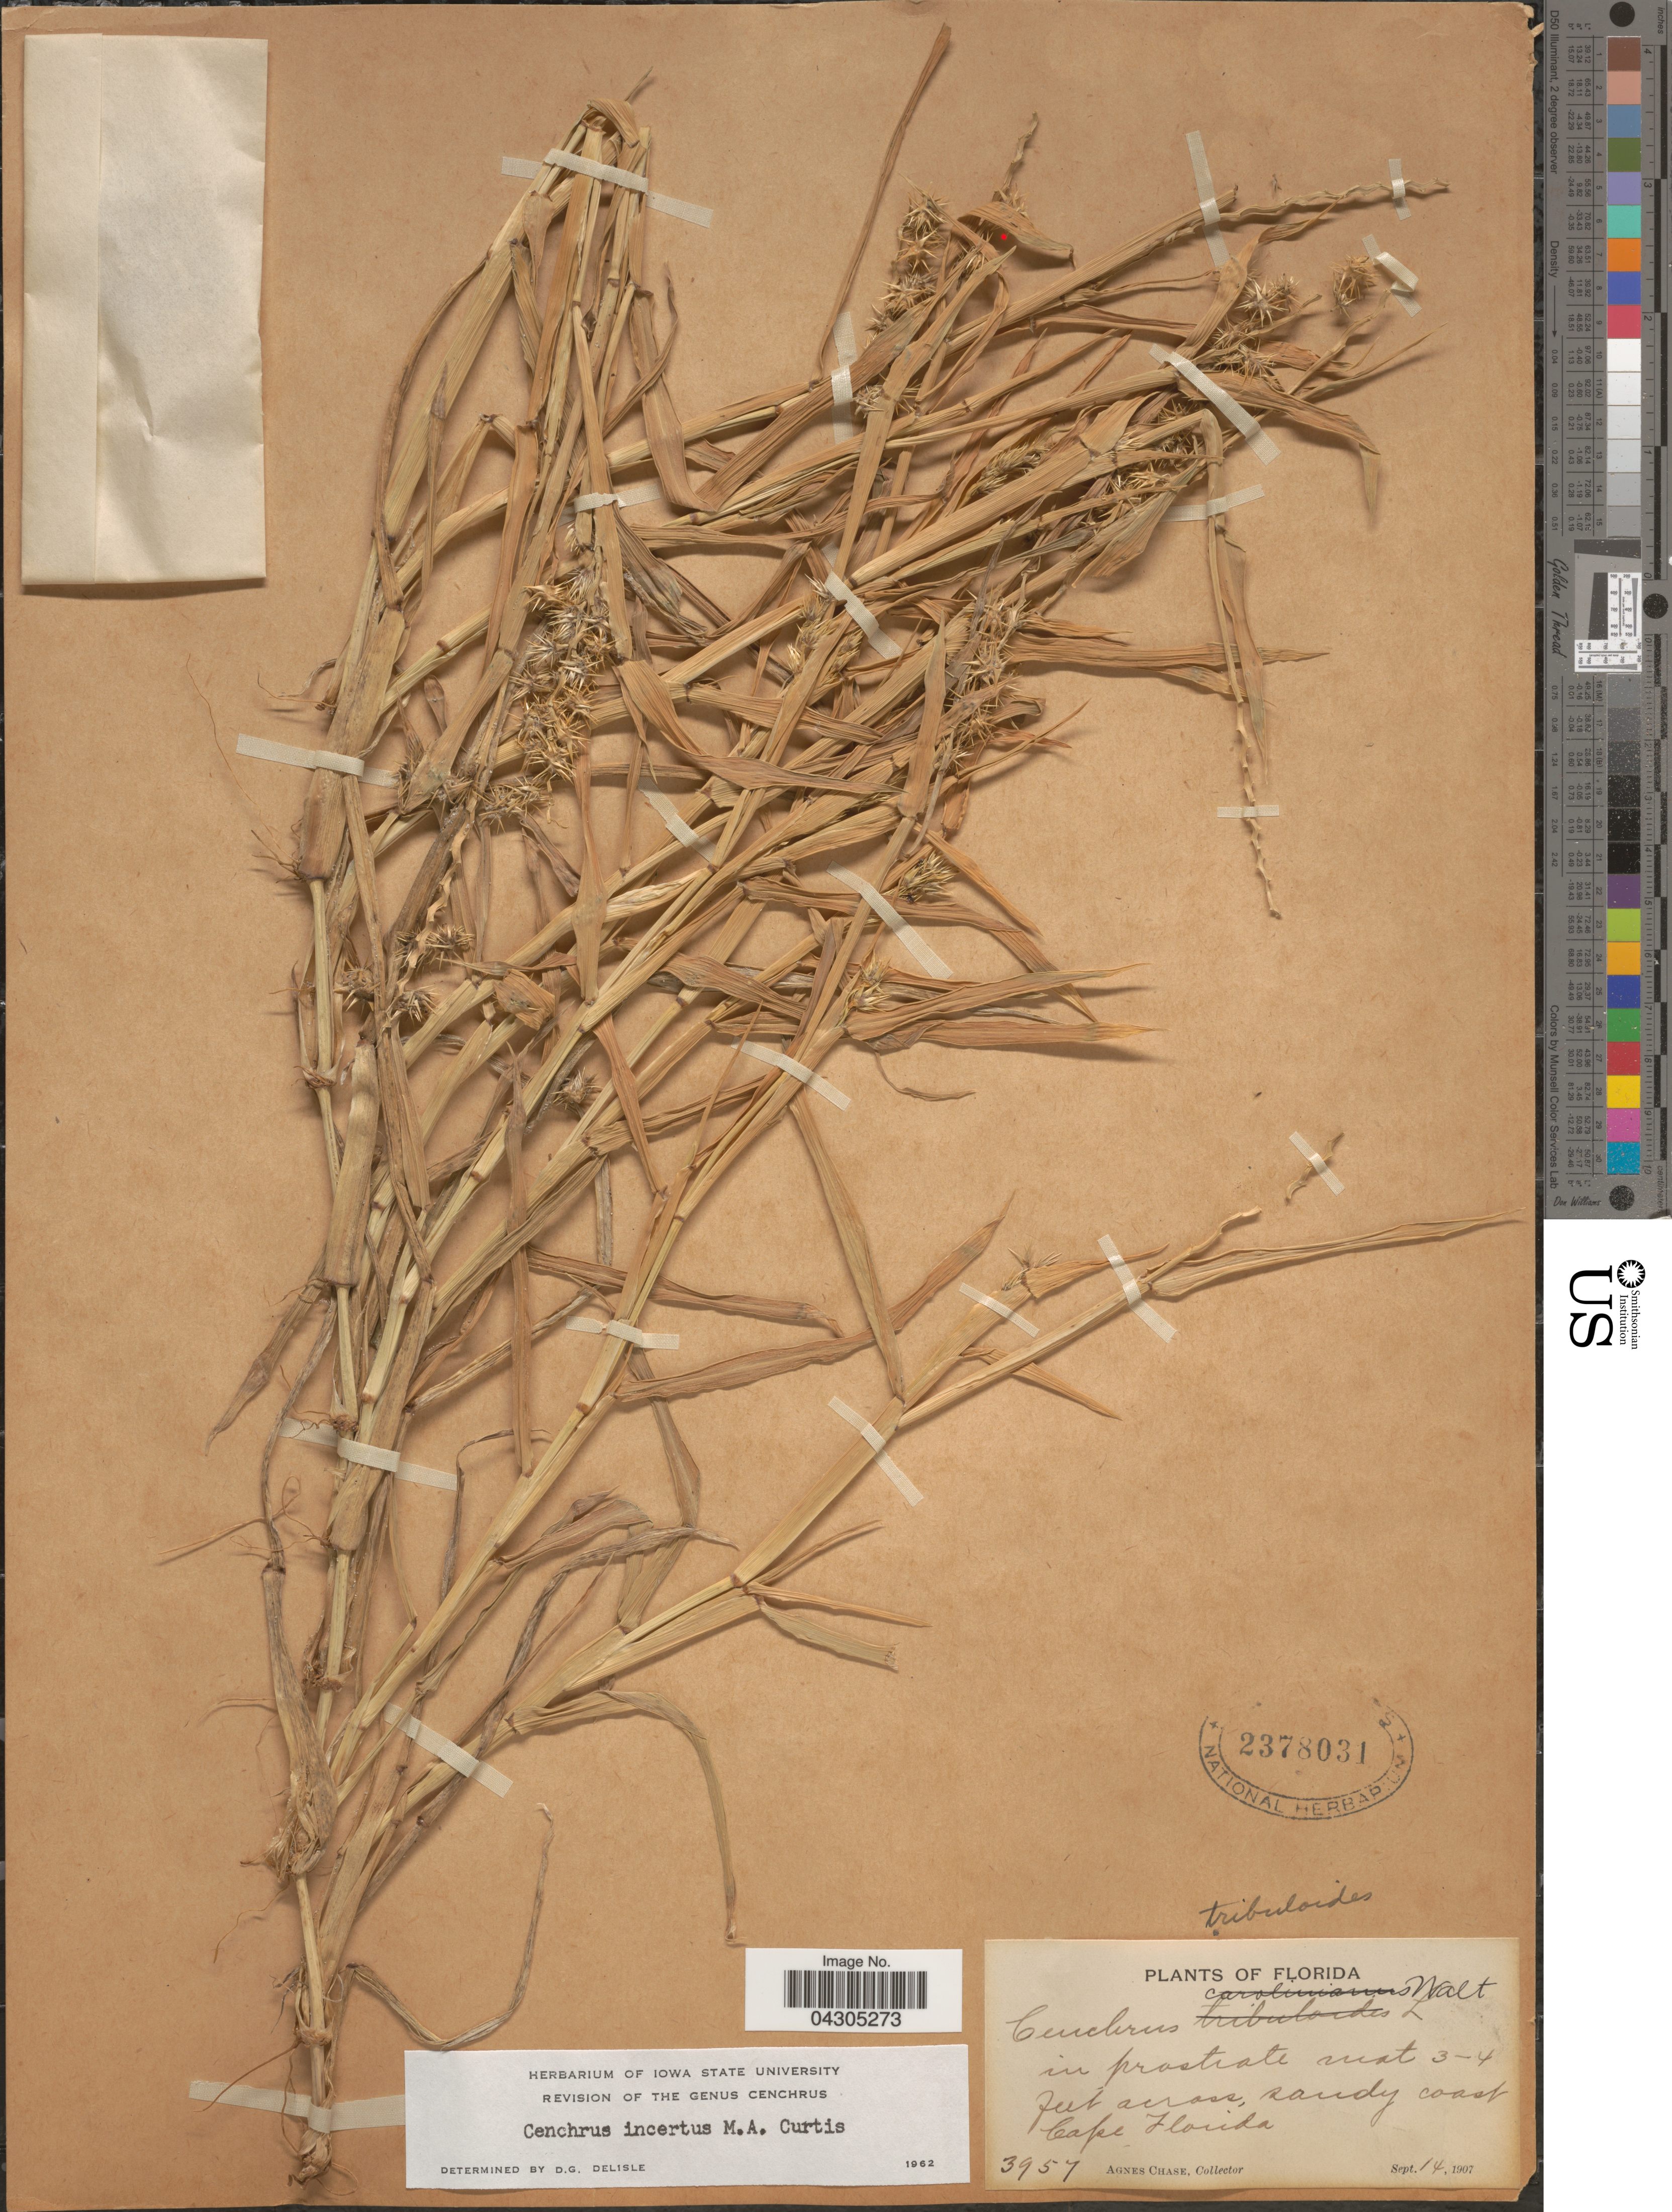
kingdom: Plantae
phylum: Tracheophyta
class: Liliopsida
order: Poales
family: Poaceae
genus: Cenchrus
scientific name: Cenchrus tribuloides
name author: L.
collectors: A. Chase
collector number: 3957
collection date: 1907-09-14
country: United States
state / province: Florida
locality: Sandy coast. Cape Florida.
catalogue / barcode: US 2378031